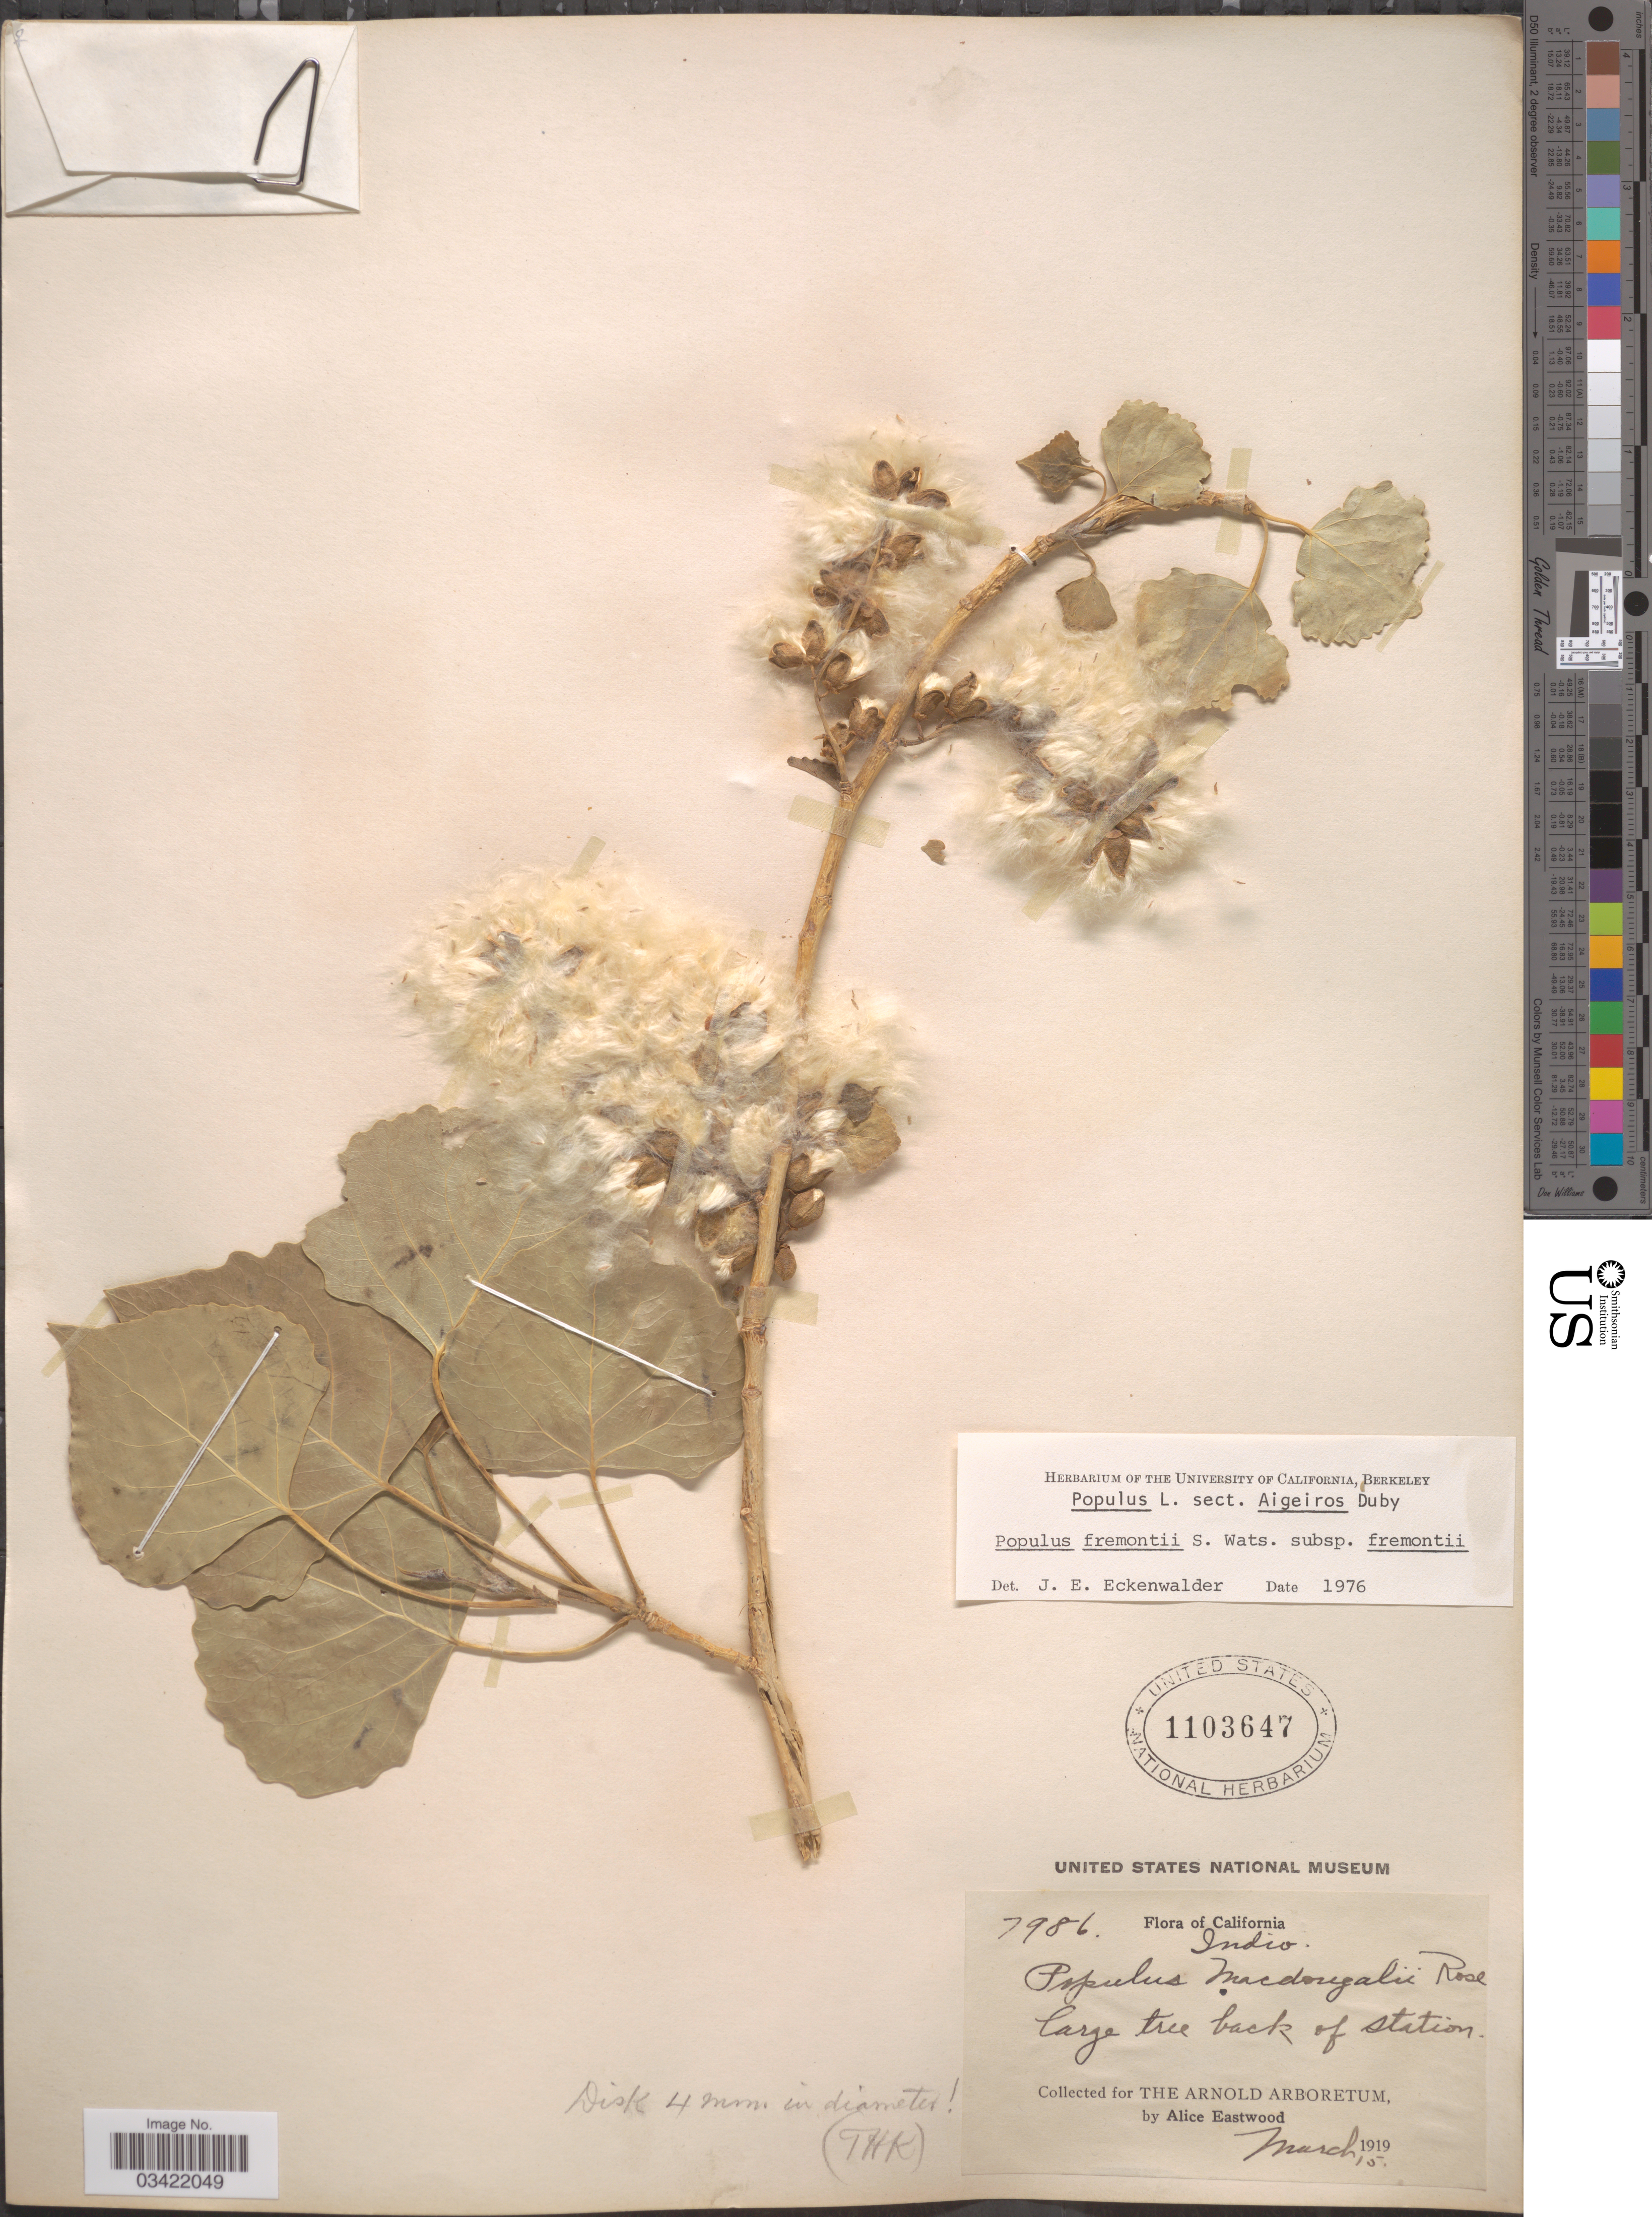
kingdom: Plantae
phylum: Tracheophyta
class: Magnoliopsida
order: Malpighiales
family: Salicaceae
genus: Populus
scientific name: Populus fremontii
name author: S. Watson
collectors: A. Eastwood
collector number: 7986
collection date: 1919-03-15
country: United States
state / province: California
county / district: Riverside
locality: Indio. Back of station.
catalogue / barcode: US 1103647